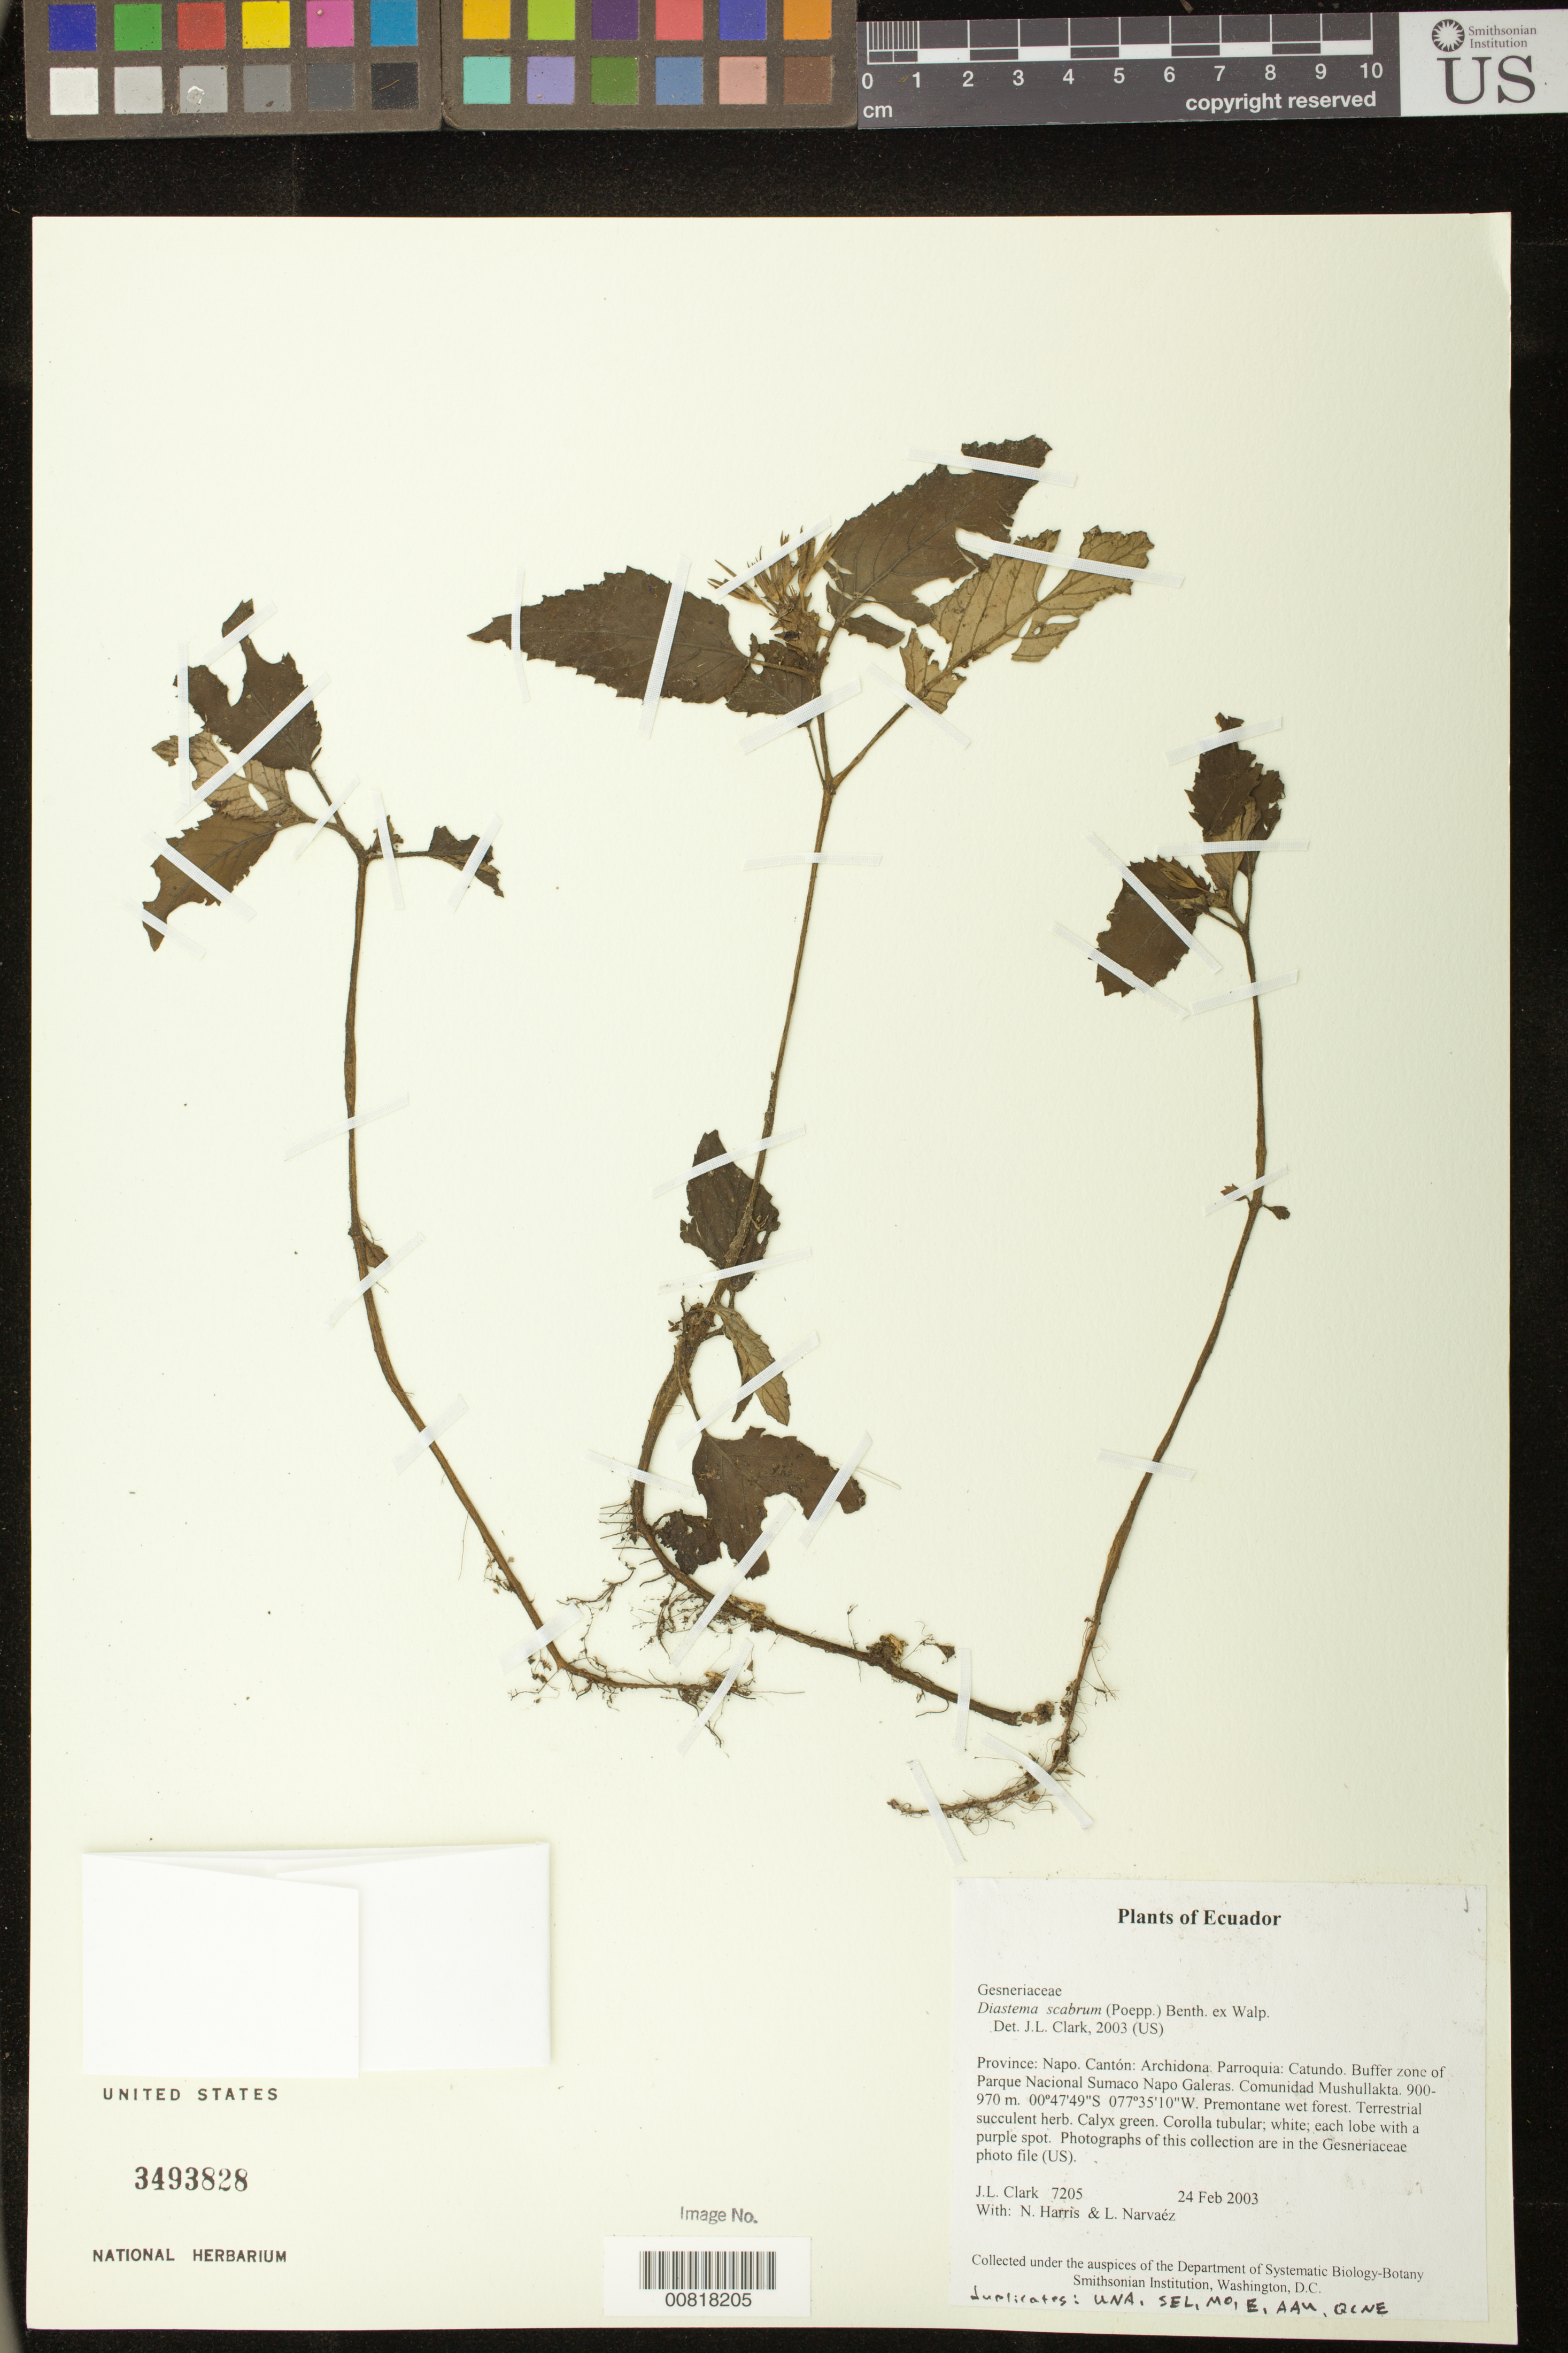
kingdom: Plantae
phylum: Tracheophyta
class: Magnoliopsida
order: Lamiales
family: Gesneriaceae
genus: Diastema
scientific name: Diastema scabrum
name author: (Poepp.) Benth. ex Walp.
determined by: Clark, J. L., (SEL), The Marie Selby Botanical Garden (UNITED STATES)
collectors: J. L. Clark, N. Harris & L. Narvaéz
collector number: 7205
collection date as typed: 24 Feb 2003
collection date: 2003-02-24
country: Ecuador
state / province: Napo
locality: Archidona. Parroquia: Catundo. Buffer zone of Parque Nacional Sumaco Napo Galeras. Comunidad Mushullakta.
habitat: Premontane wet forest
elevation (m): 900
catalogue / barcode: US 3493828